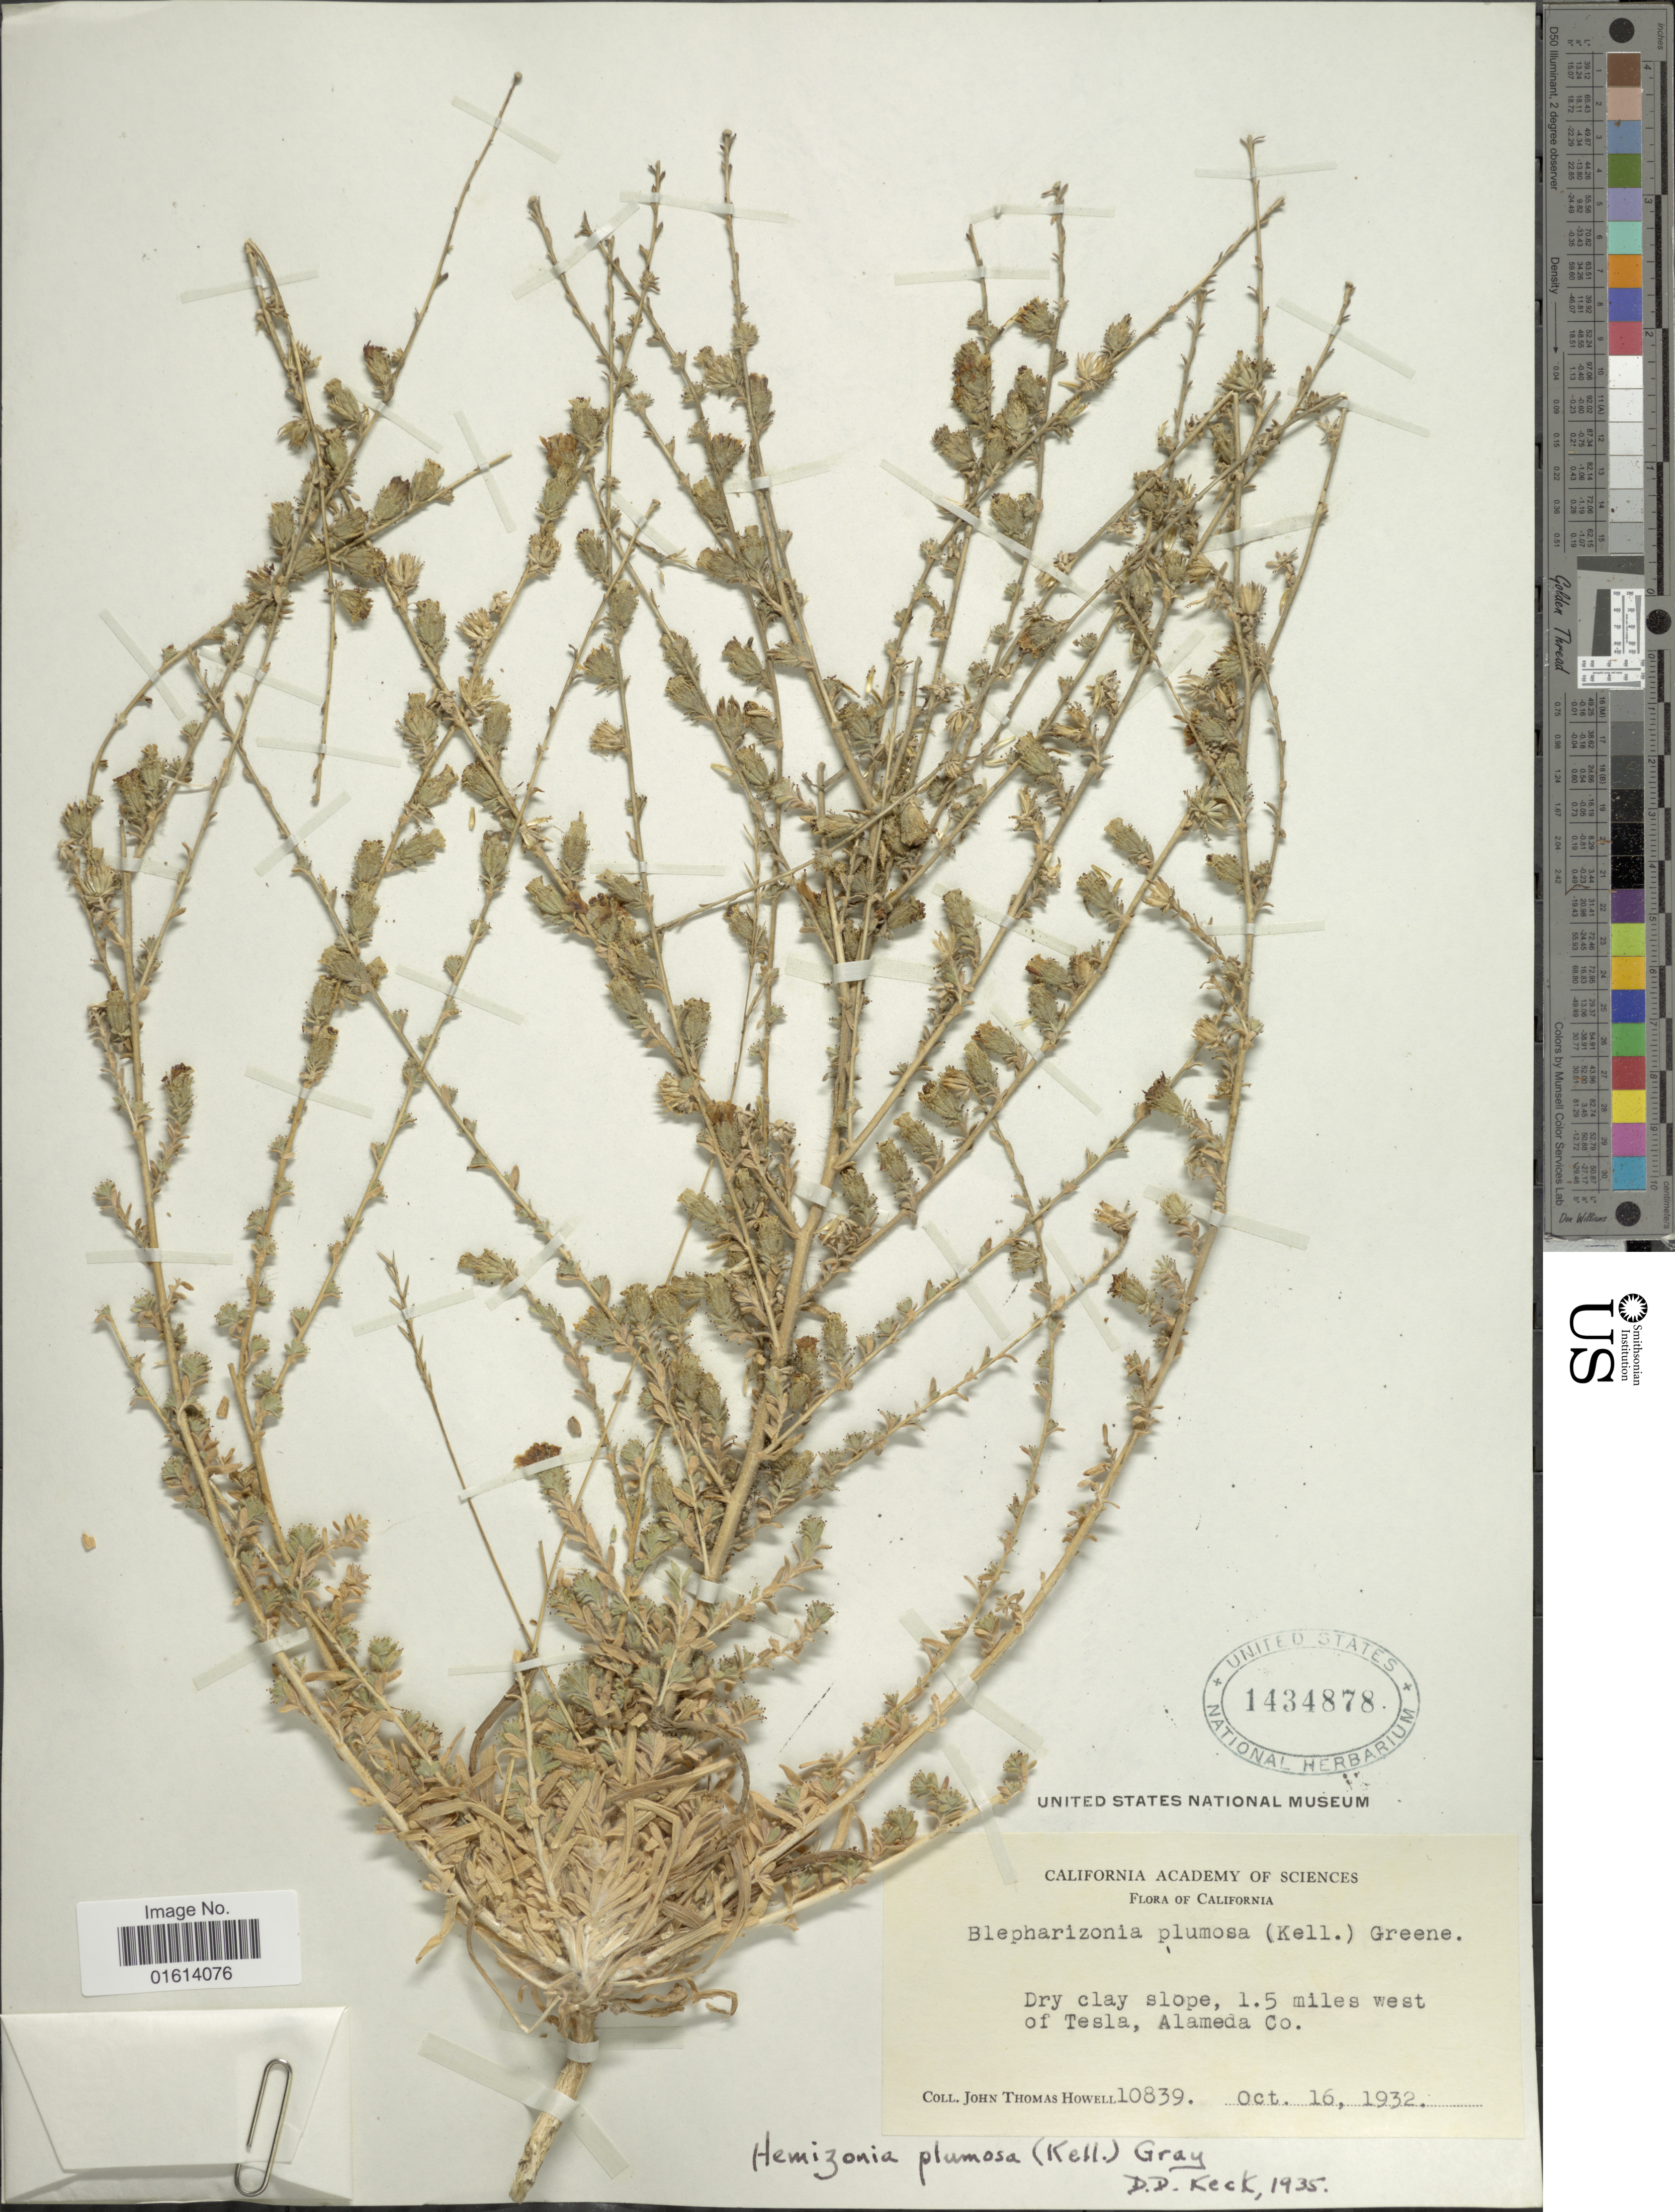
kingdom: Plantae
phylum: Tracheophyta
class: Magnoliopsida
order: Asterales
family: Asteraceae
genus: Blepharizonia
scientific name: Blepharizonia plumosa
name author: (Kellogg) Greene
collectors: J. T. Howell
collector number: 10839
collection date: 1932-10-16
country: United States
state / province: California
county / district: Alameda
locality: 1.5 miles west of Tesla, Alameda Co.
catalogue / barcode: US 1434878